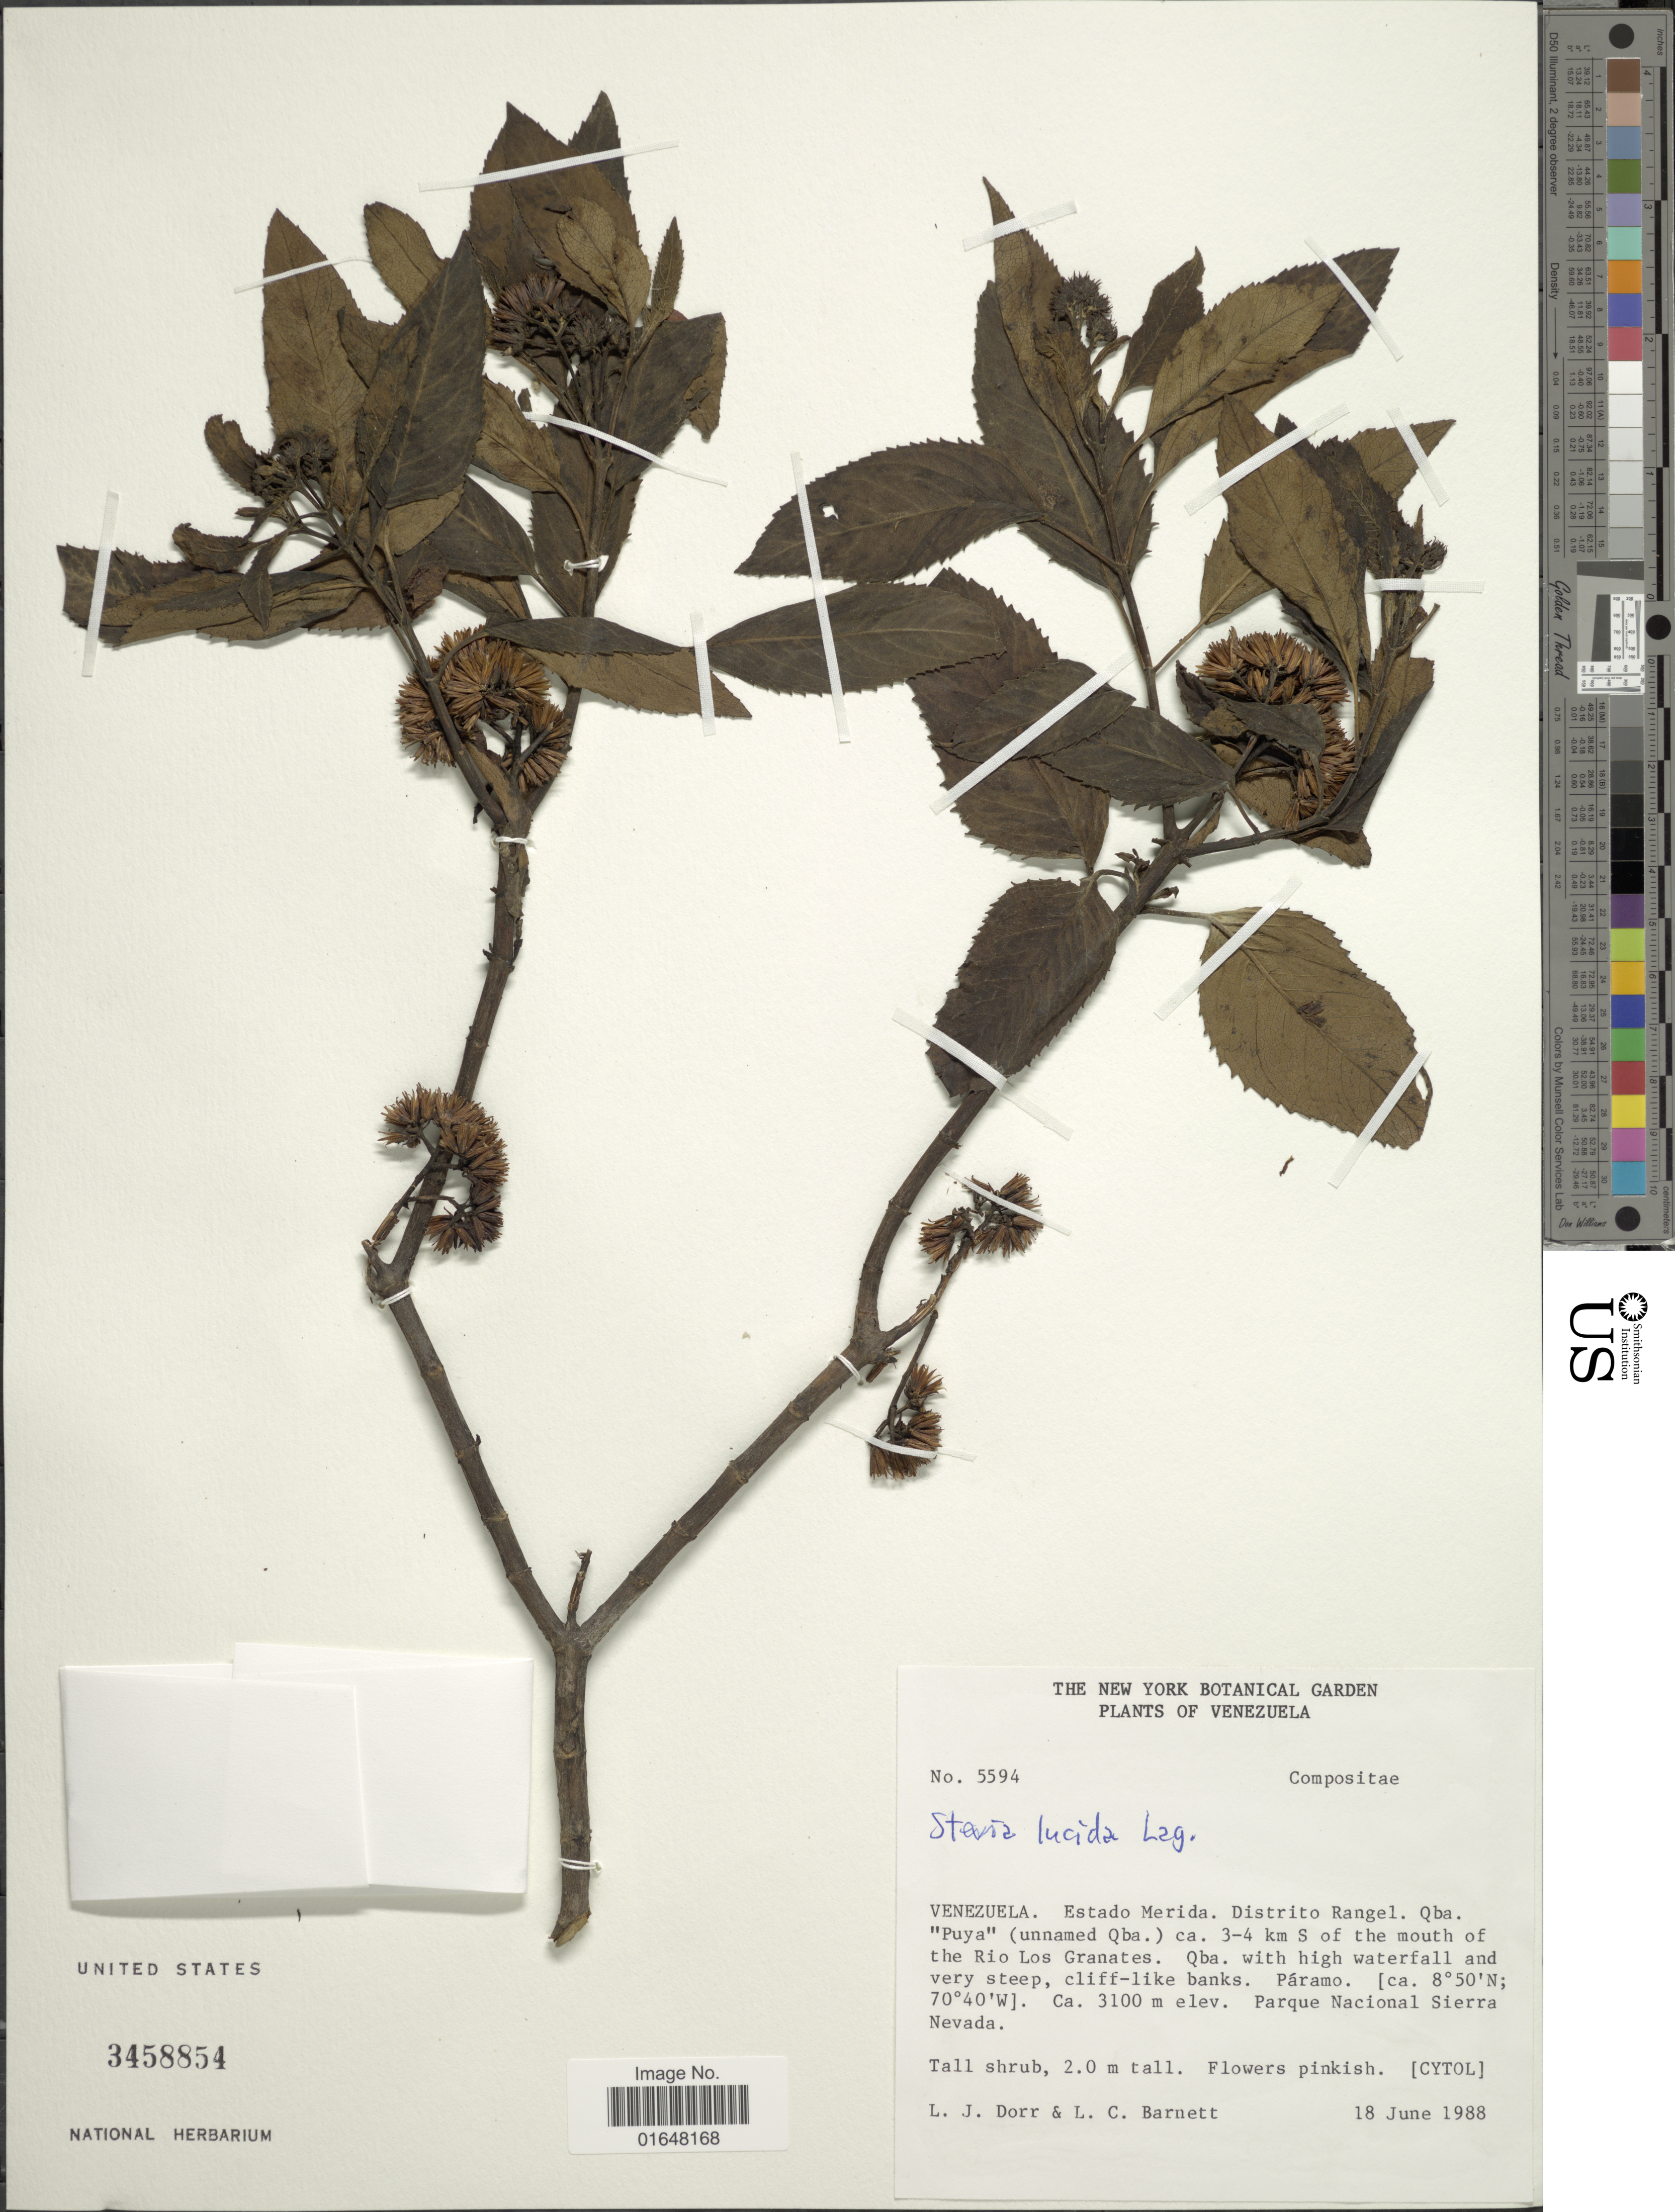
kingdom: Plantae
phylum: Tracheophyta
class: Magnoliopsida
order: Asterales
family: Asteraceae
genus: Stevia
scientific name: Stevia lucida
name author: Lag.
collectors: L. J. Dorr & L. C. Barnett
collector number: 5594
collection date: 1988-06-19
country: Venezuela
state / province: Mérida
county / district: Rangel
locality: Qba. Puya (unnamed Qba.), ca 3-4 km S of the mouth of the Rio Los Granates, Qba., Parque Nacional Sierra Nevada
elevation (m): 3100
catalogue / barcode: US 3458854